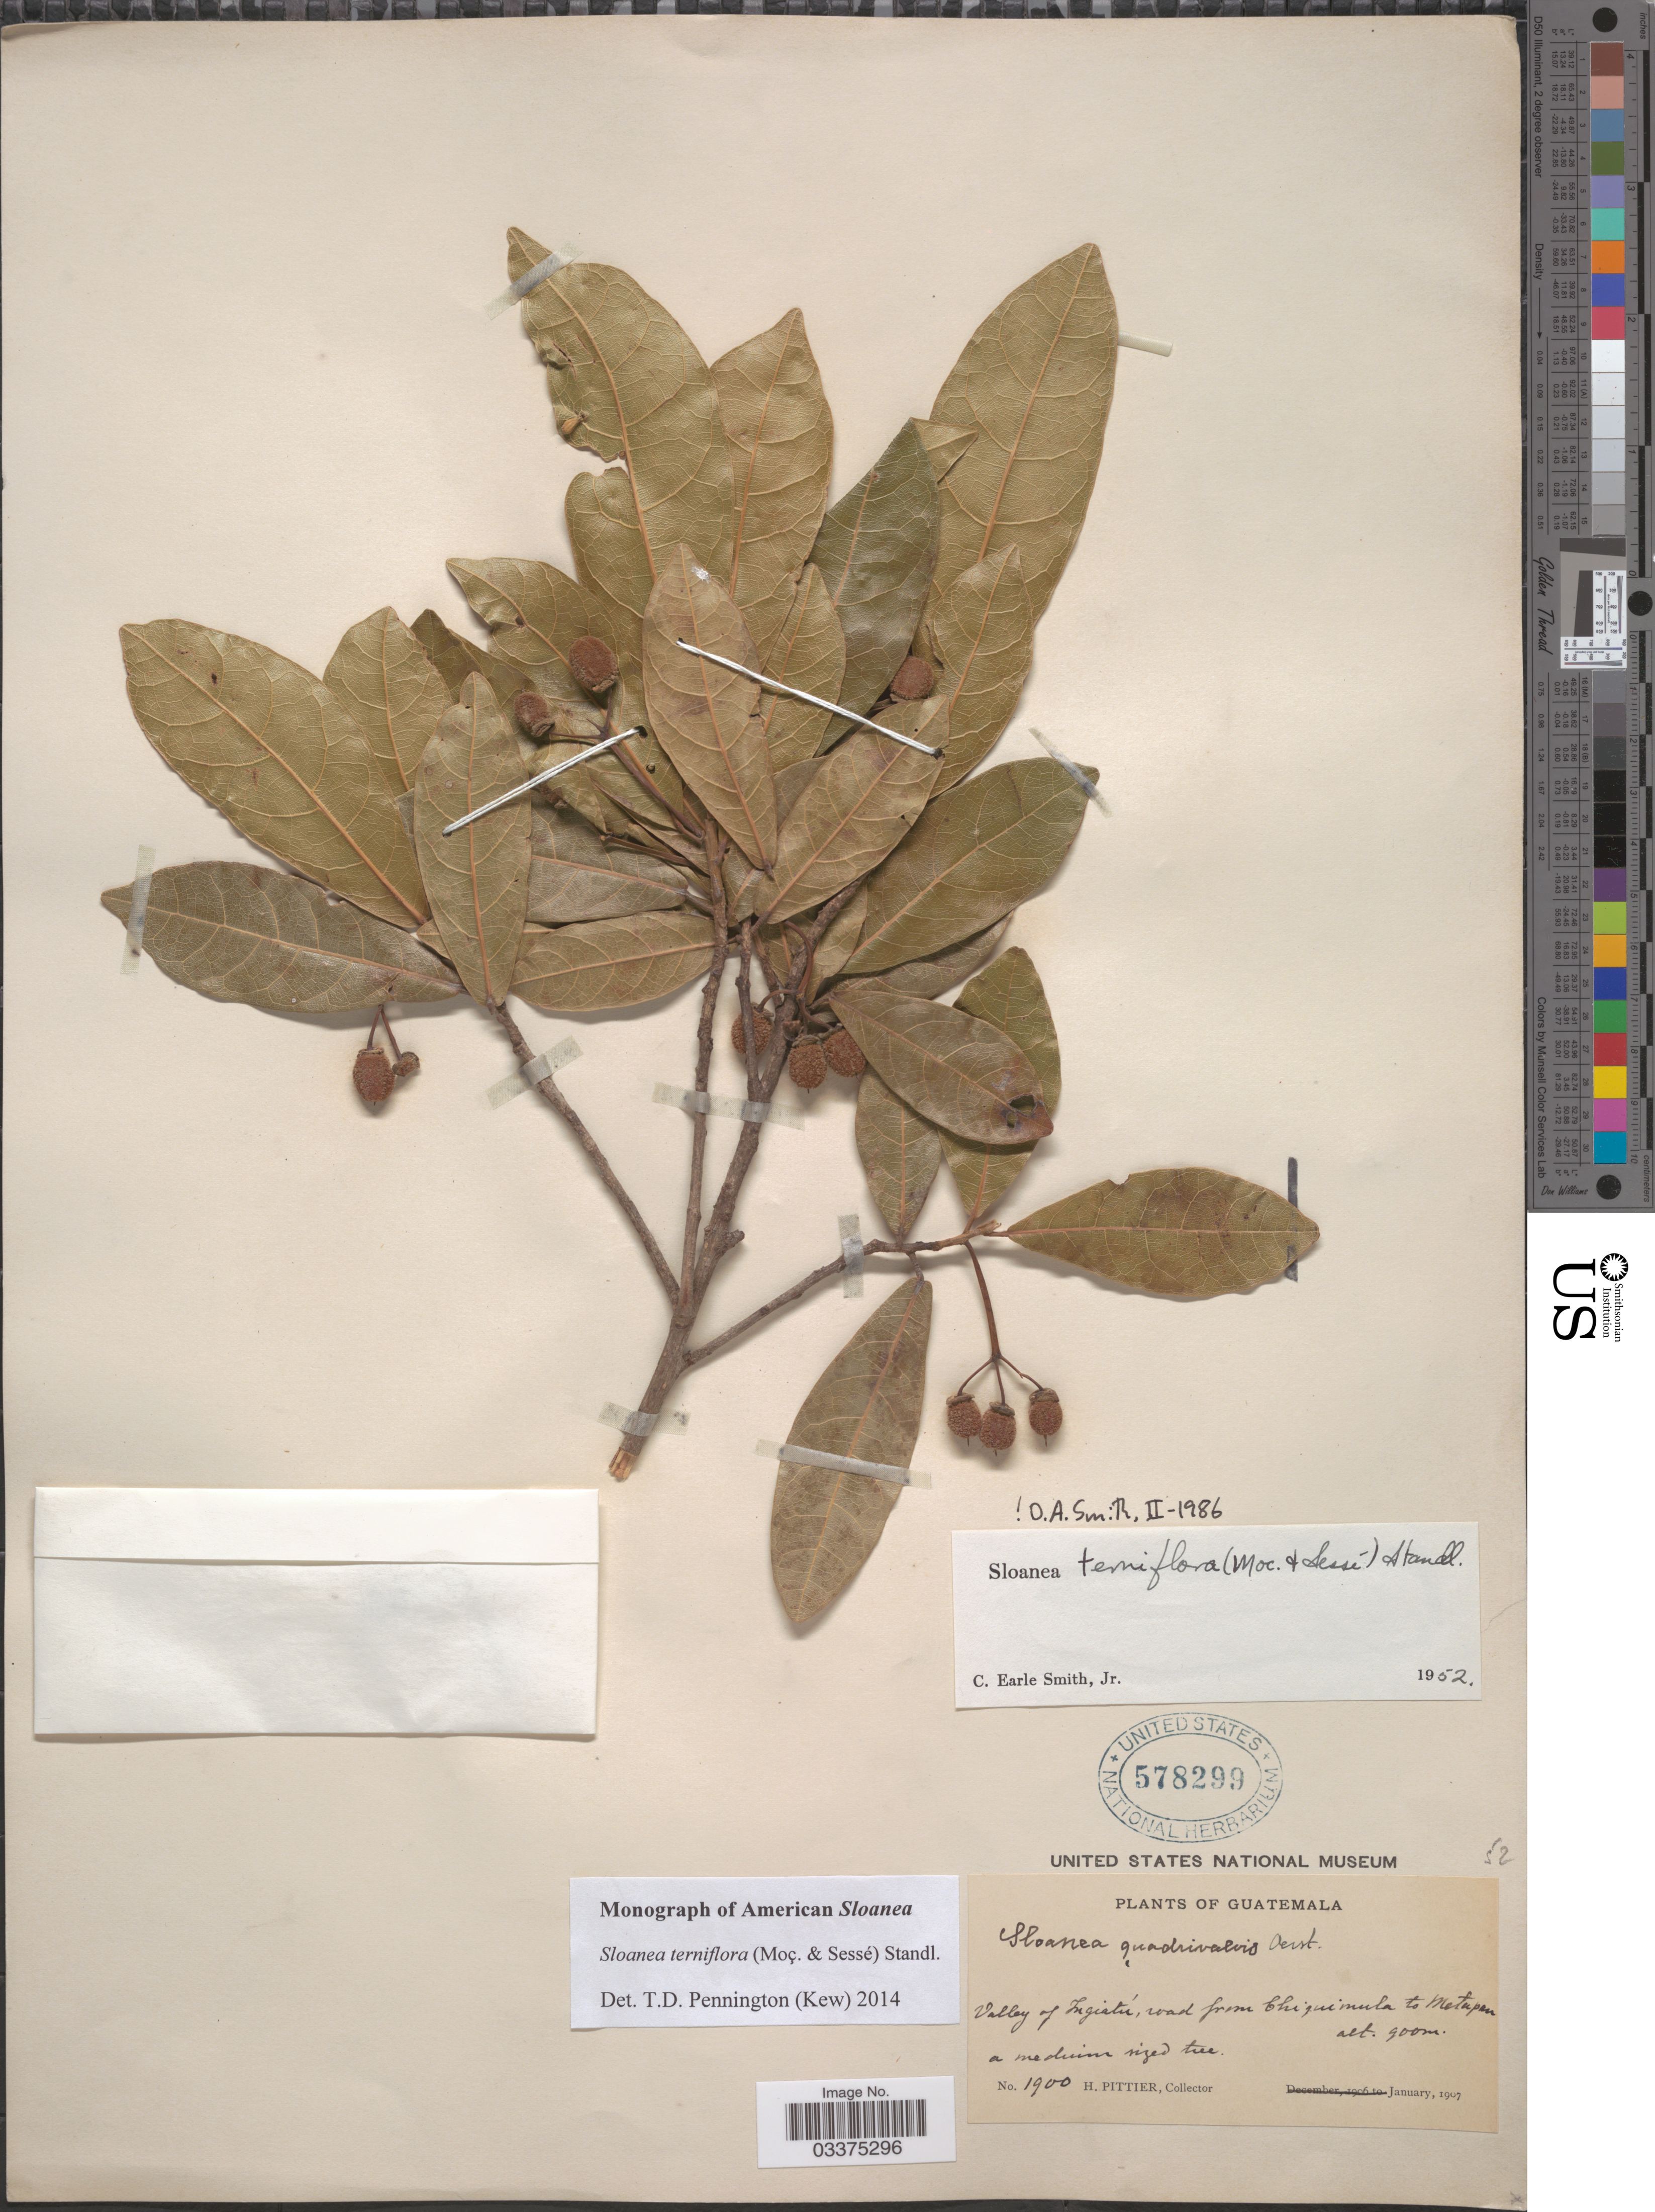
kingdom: Plantae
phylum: Tracheophyta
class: Magnoliopsida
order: Oxalidales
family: Elaeocarpaceae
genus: Sloanea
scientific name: Sloanea terniflora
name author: (Moc. & Sessé ex DC.) Standl.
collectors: H. F. Pittier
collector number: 1900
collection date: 1907-01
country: Guatemala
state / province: Chiquimula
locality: Valley of Ingiatú, road from Chiquimula to Metapan.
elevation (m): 900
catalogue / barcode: US 578299